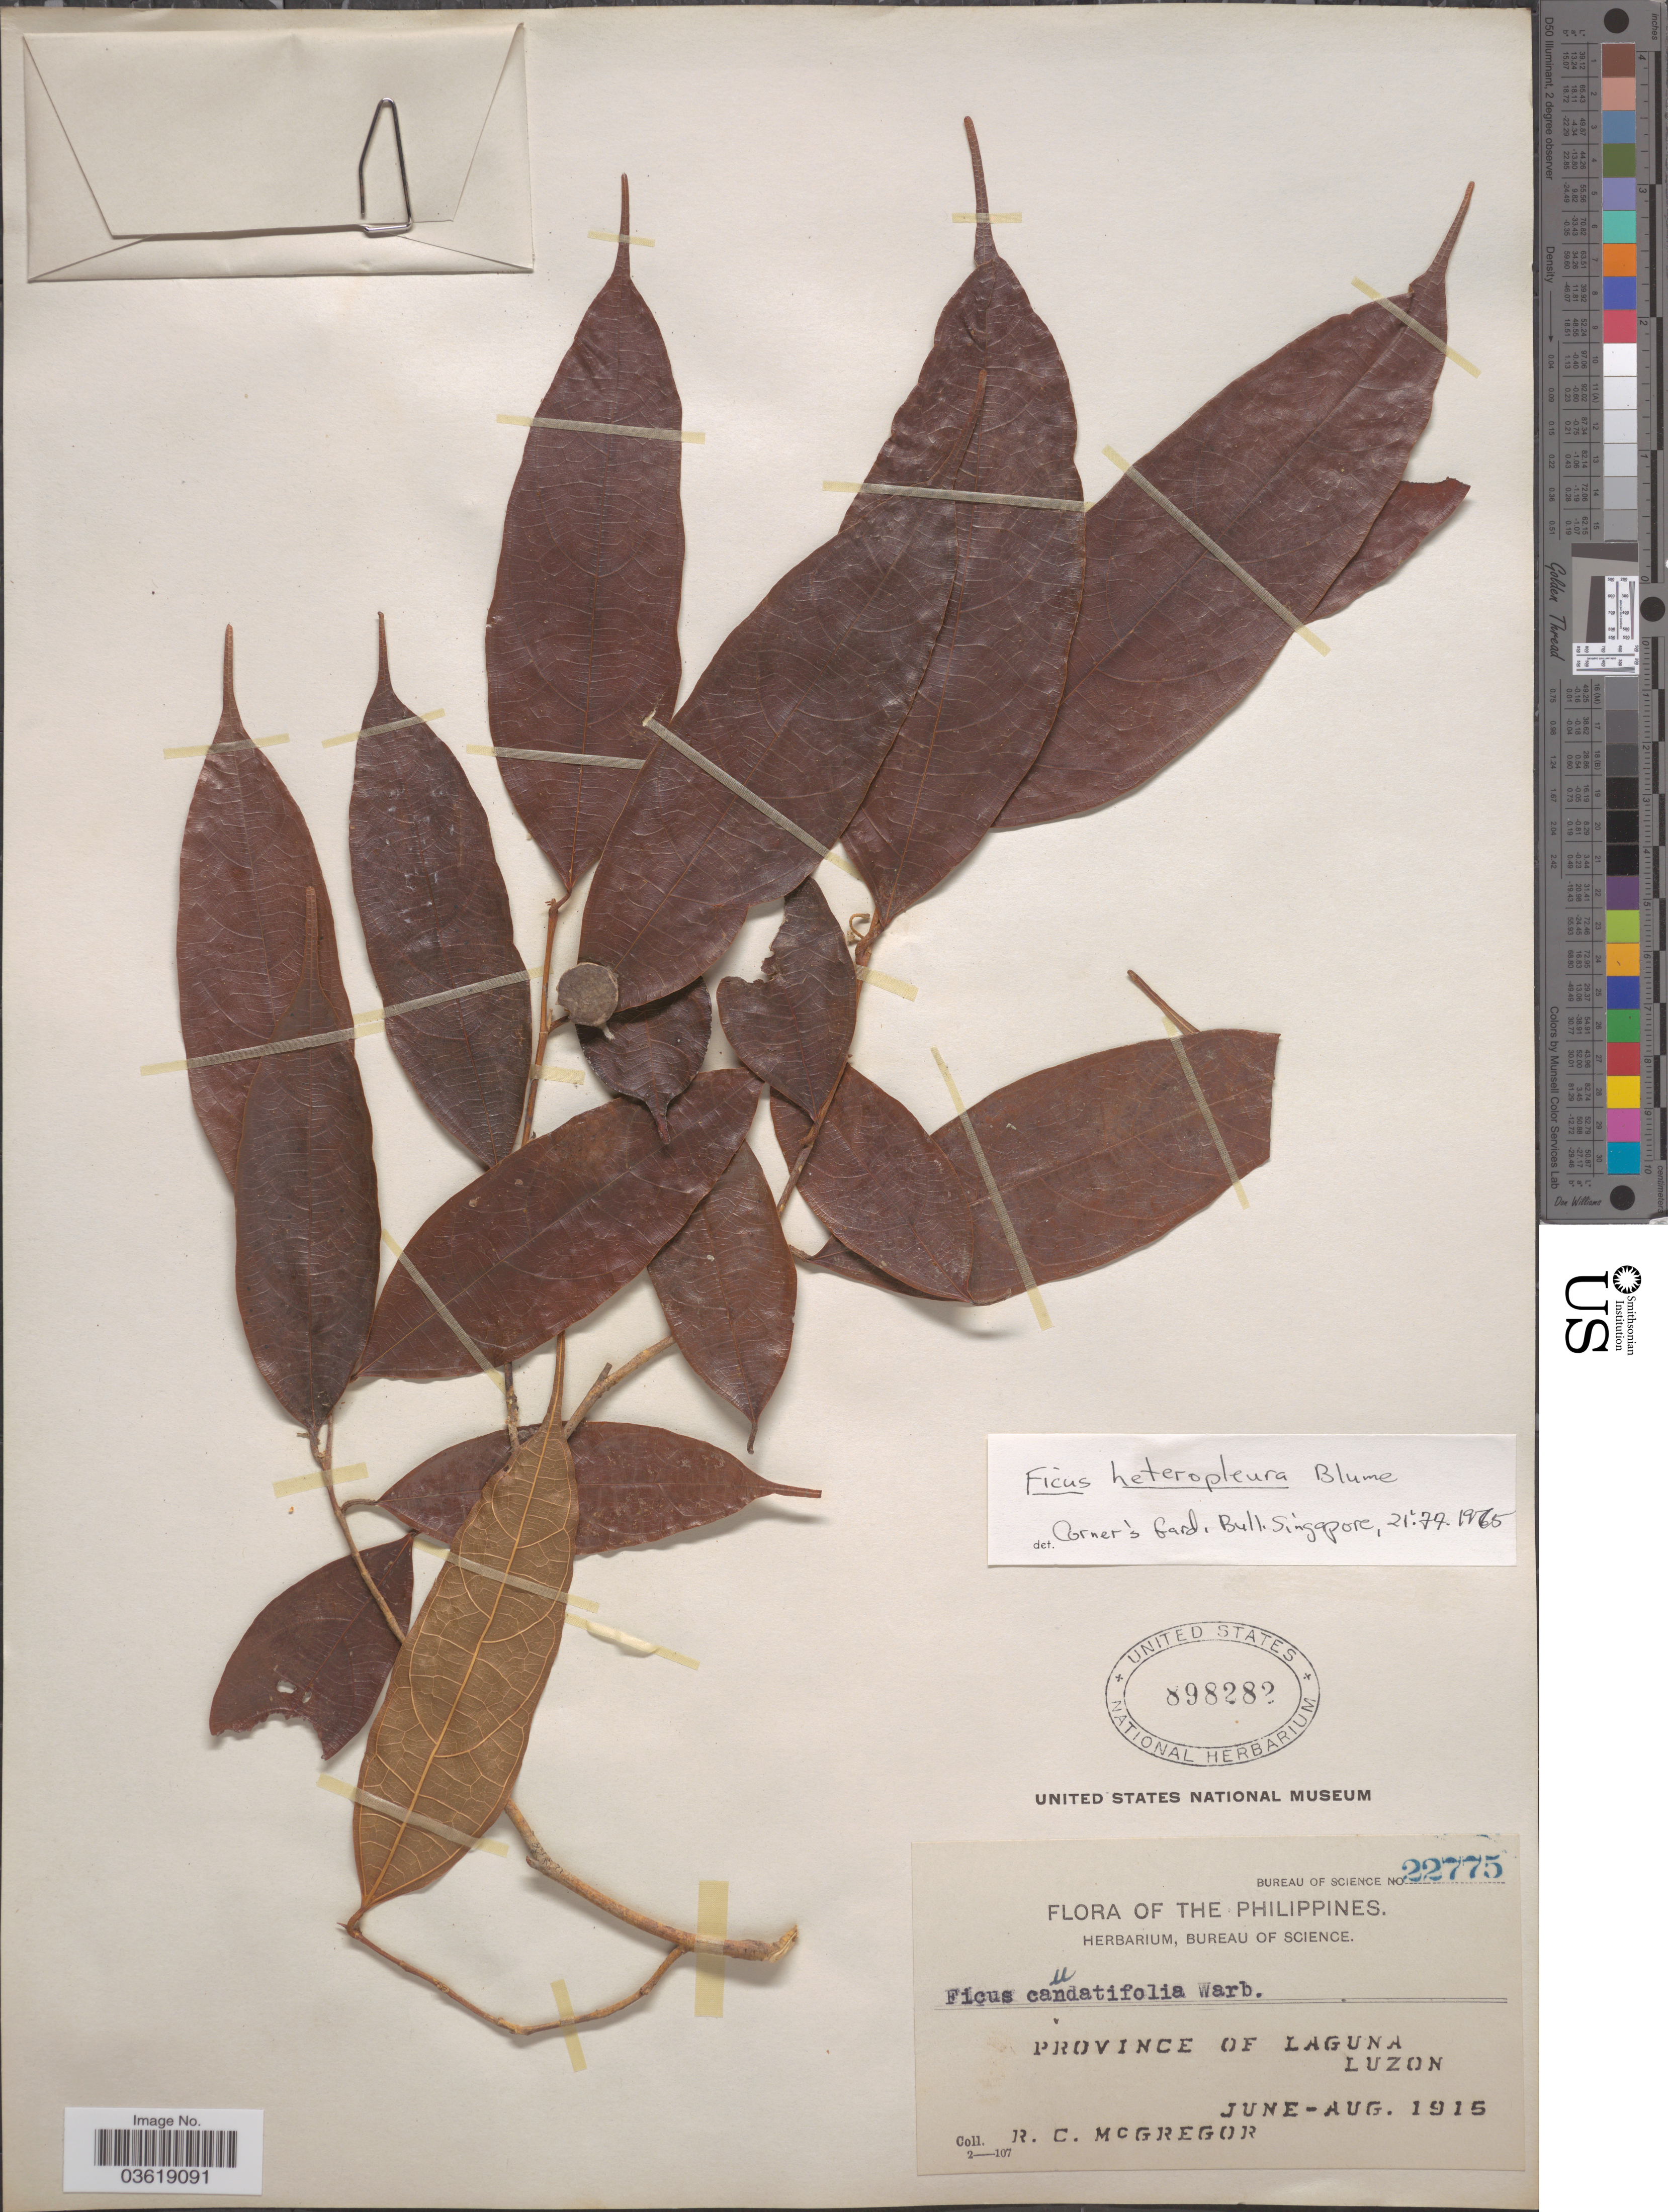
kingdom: Plantae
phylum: Tracheophyta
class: Magnoliopsida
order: Rosales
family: Moraceae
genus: Ficus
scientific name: Ficus heteropleura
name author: Blume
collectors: R. C. McGregor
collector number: Bureau of Science 22775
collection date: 1915-06/1916-08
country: Philippines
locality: Province of Laguna, Luzon.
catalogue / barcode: US 898282